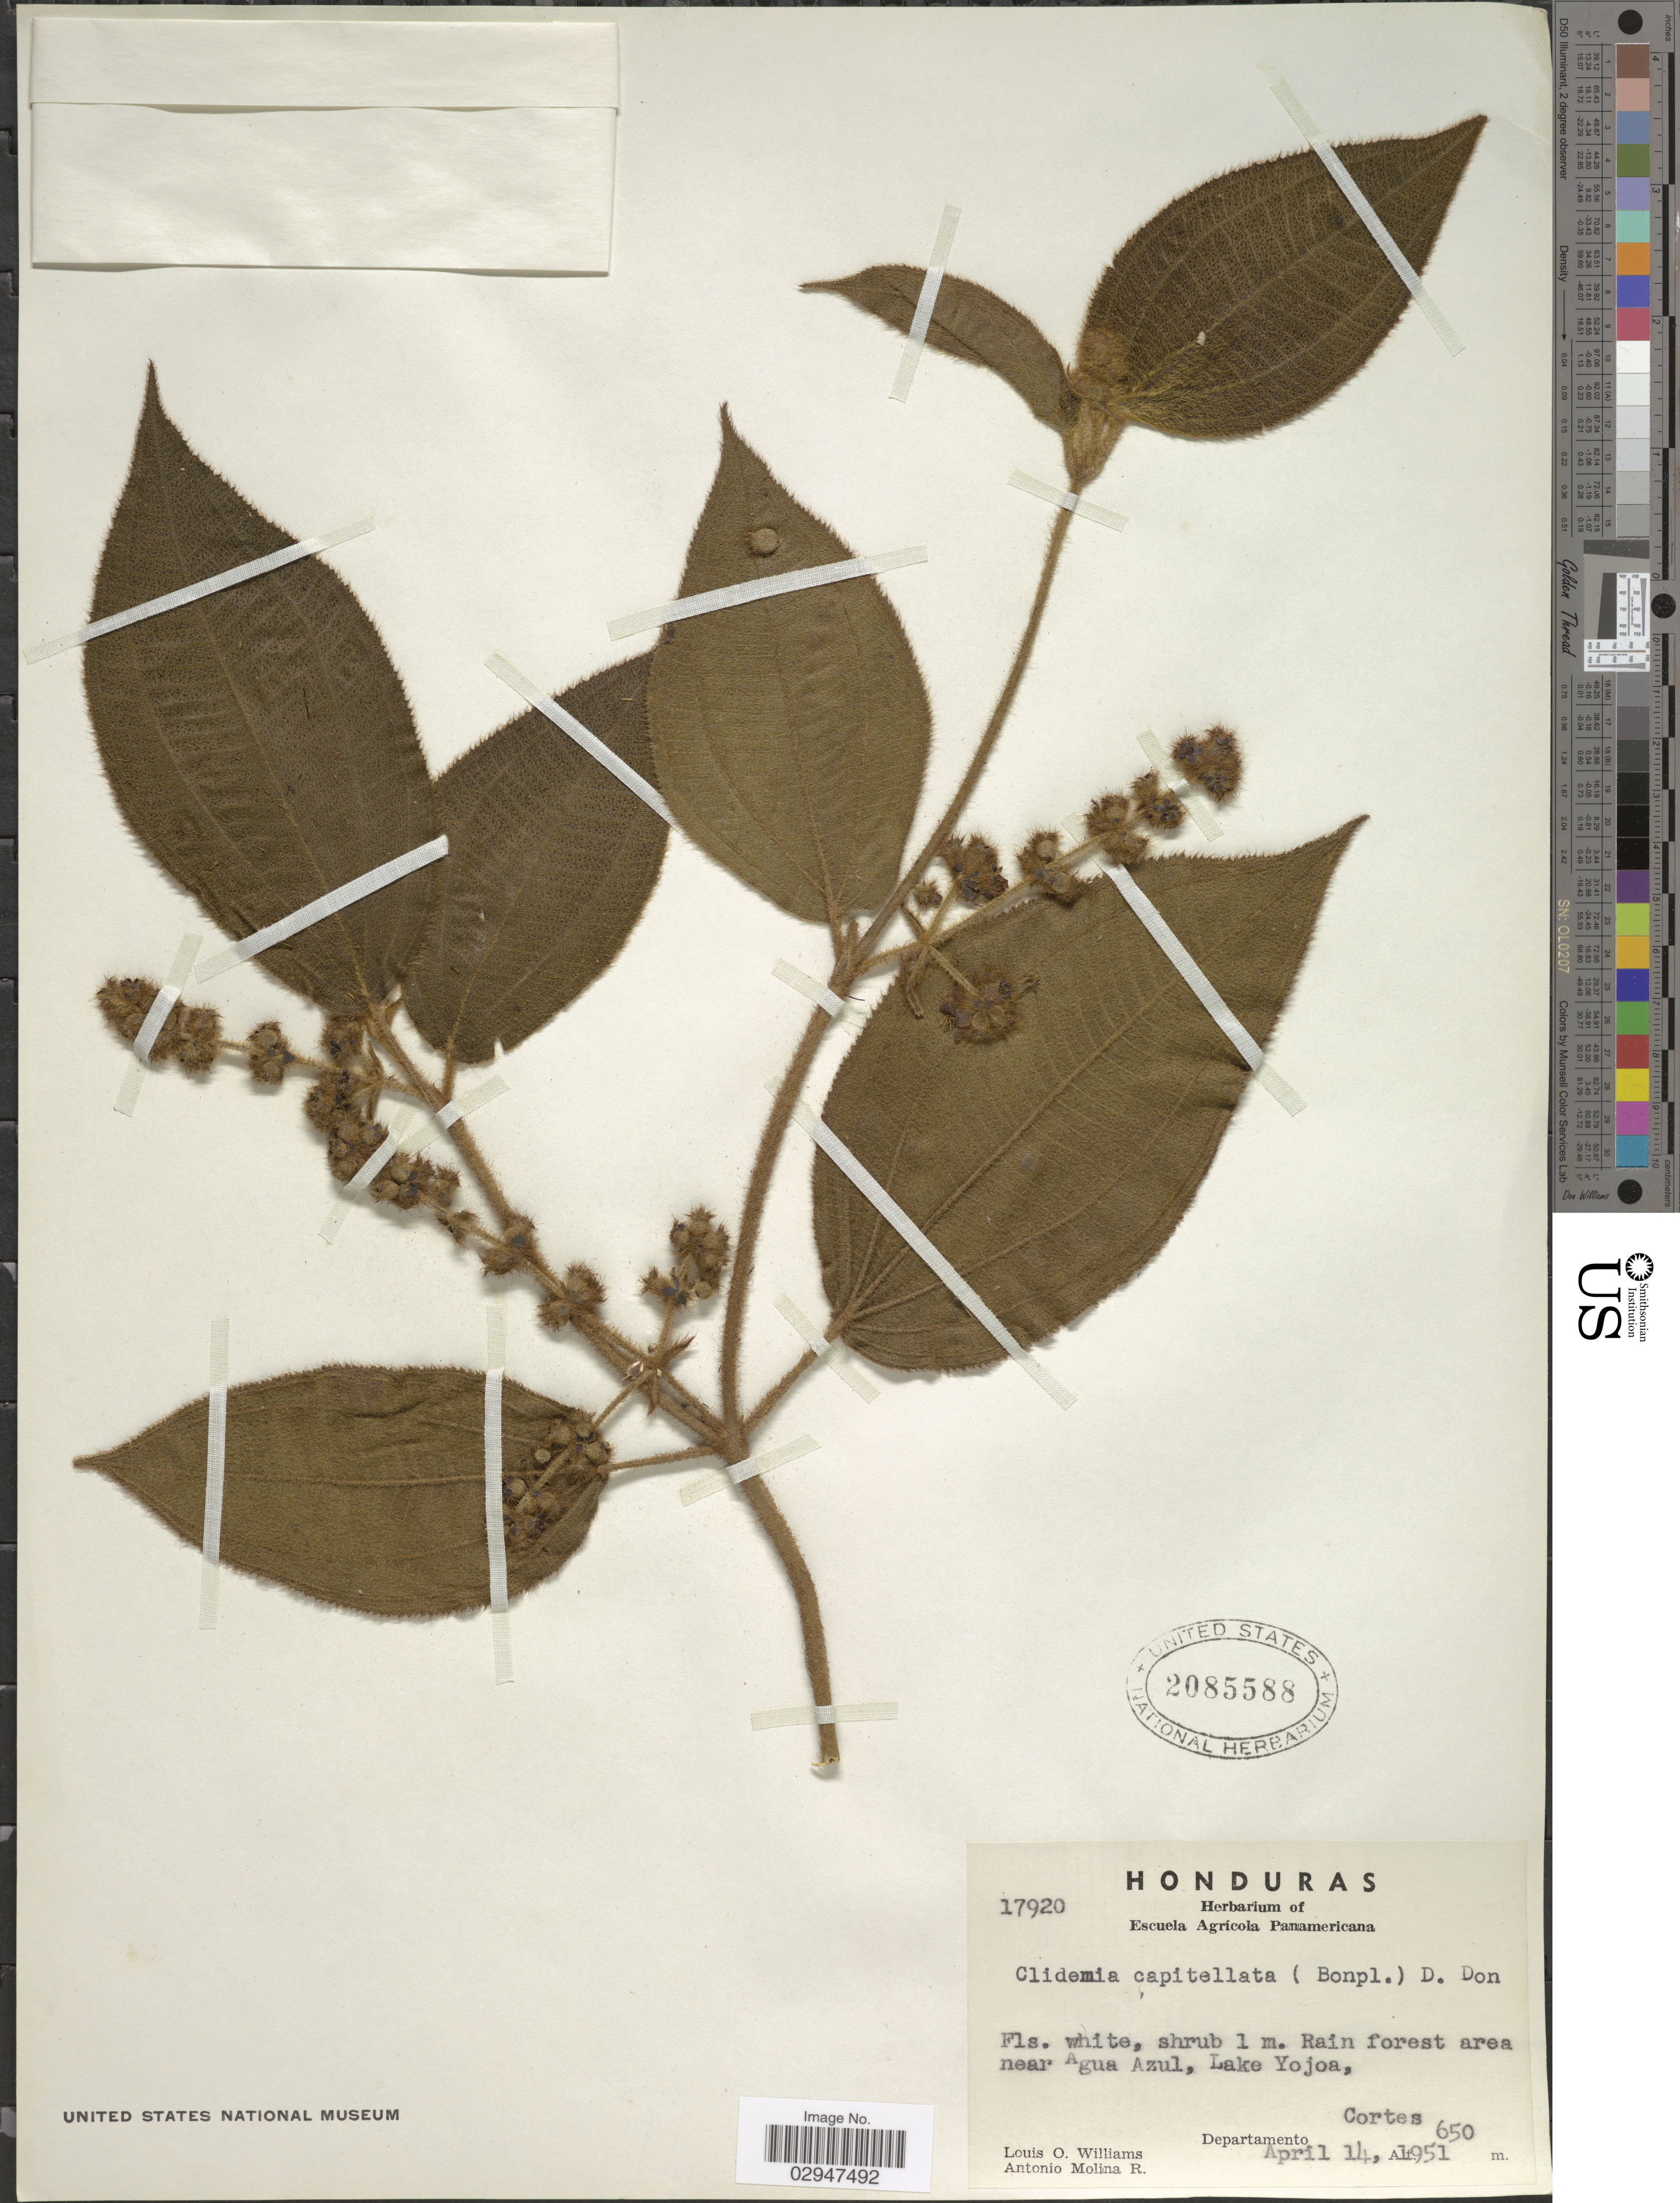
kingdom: Plantae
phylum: Tracheophyta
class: Magnoliopsida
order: Myrtales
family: Melastomataceae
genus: Clidemia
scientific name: Clidemia capitellata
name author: (Bonpl.) D. Don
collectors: L. O. Williams & A. Molina R.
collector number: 17920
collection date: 1951-04-14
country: Honduras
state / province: Cortés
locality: Rain forest area near Agua Azul, Lake Yojoa, Departamento Cortes.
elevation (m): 650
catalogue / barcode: US 2085588